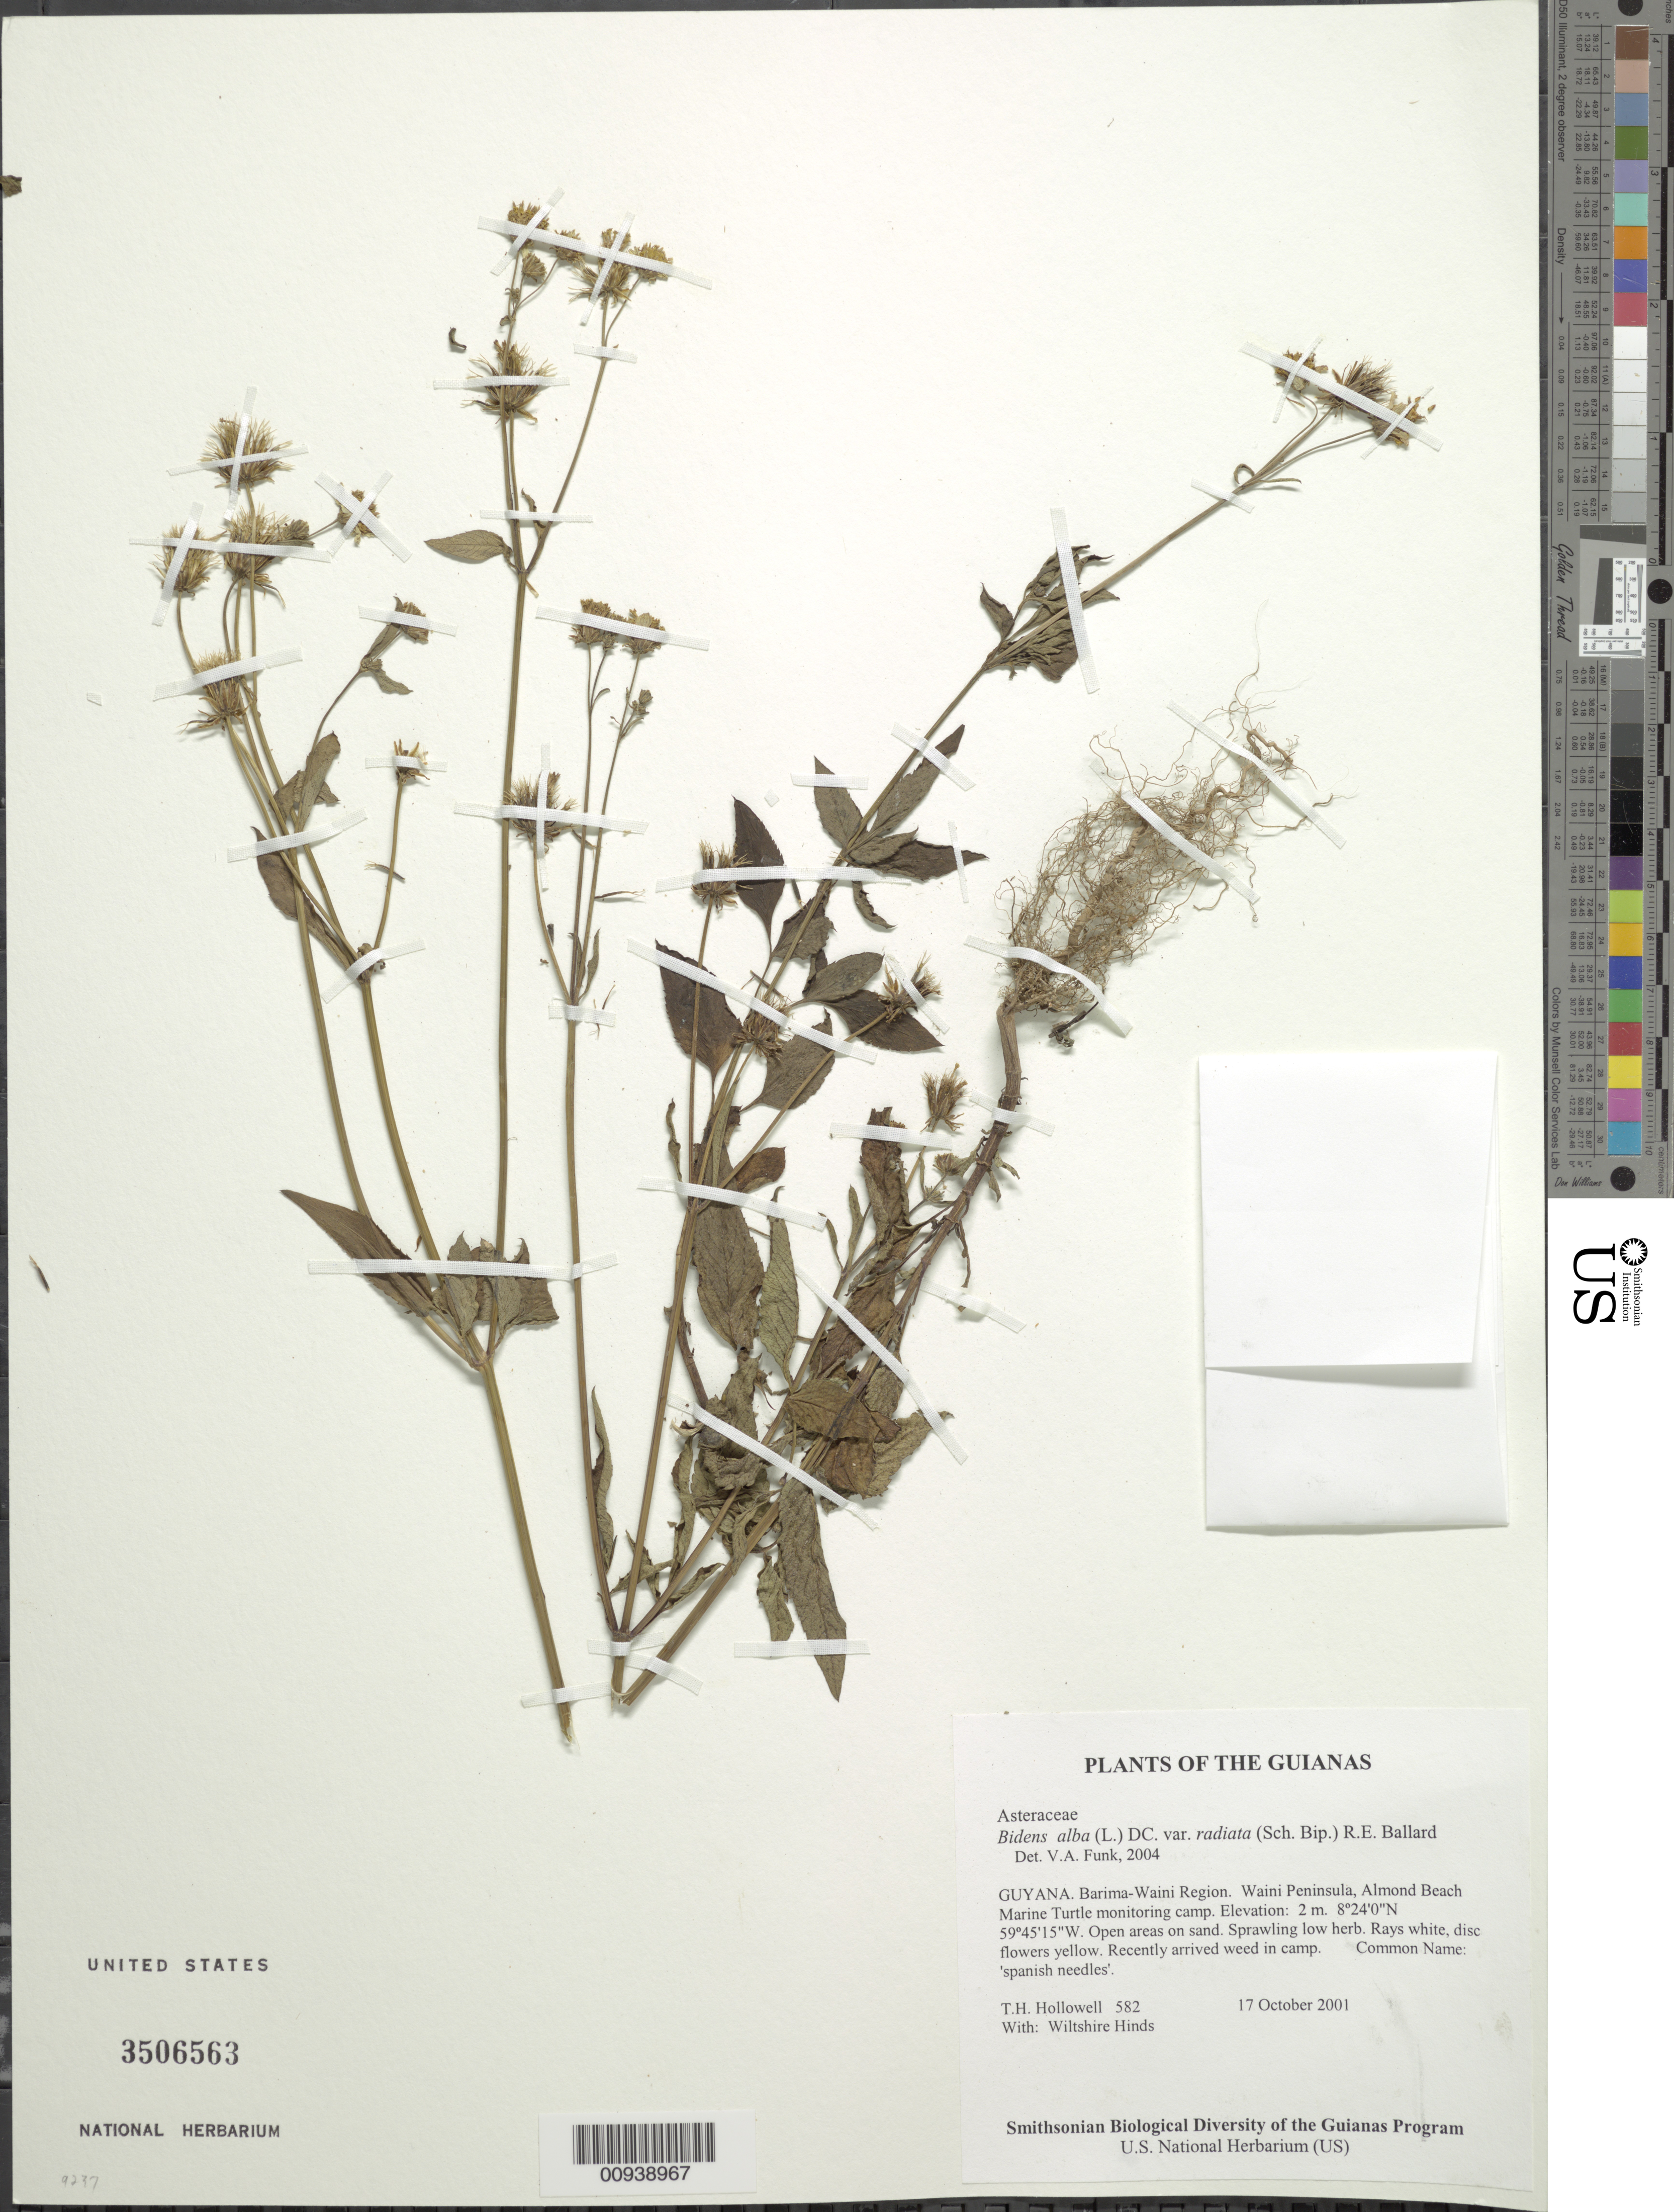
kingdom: Plantae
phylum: Tracheophyta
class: Magnoliopsida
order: Asterales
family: Asteraceae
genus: Bidens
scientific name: Bidens alba var. radiata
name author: (Sch. Bip.) R.E. Ballard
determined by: Funk, Vicki A., (BOT), Smithsonian Institution - National Museum of Natural History (UNITED STATES)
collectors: T. Hollowell & W. Hinds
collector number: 582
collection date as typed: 17 October 2001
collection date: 2001-10-17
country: Guyana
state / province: Barima-Waini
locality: Waini Peninsula, Almond Beach Marine Turtle monitoring camp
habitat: Open areas on sand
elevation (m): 2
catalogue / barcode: US 3506563